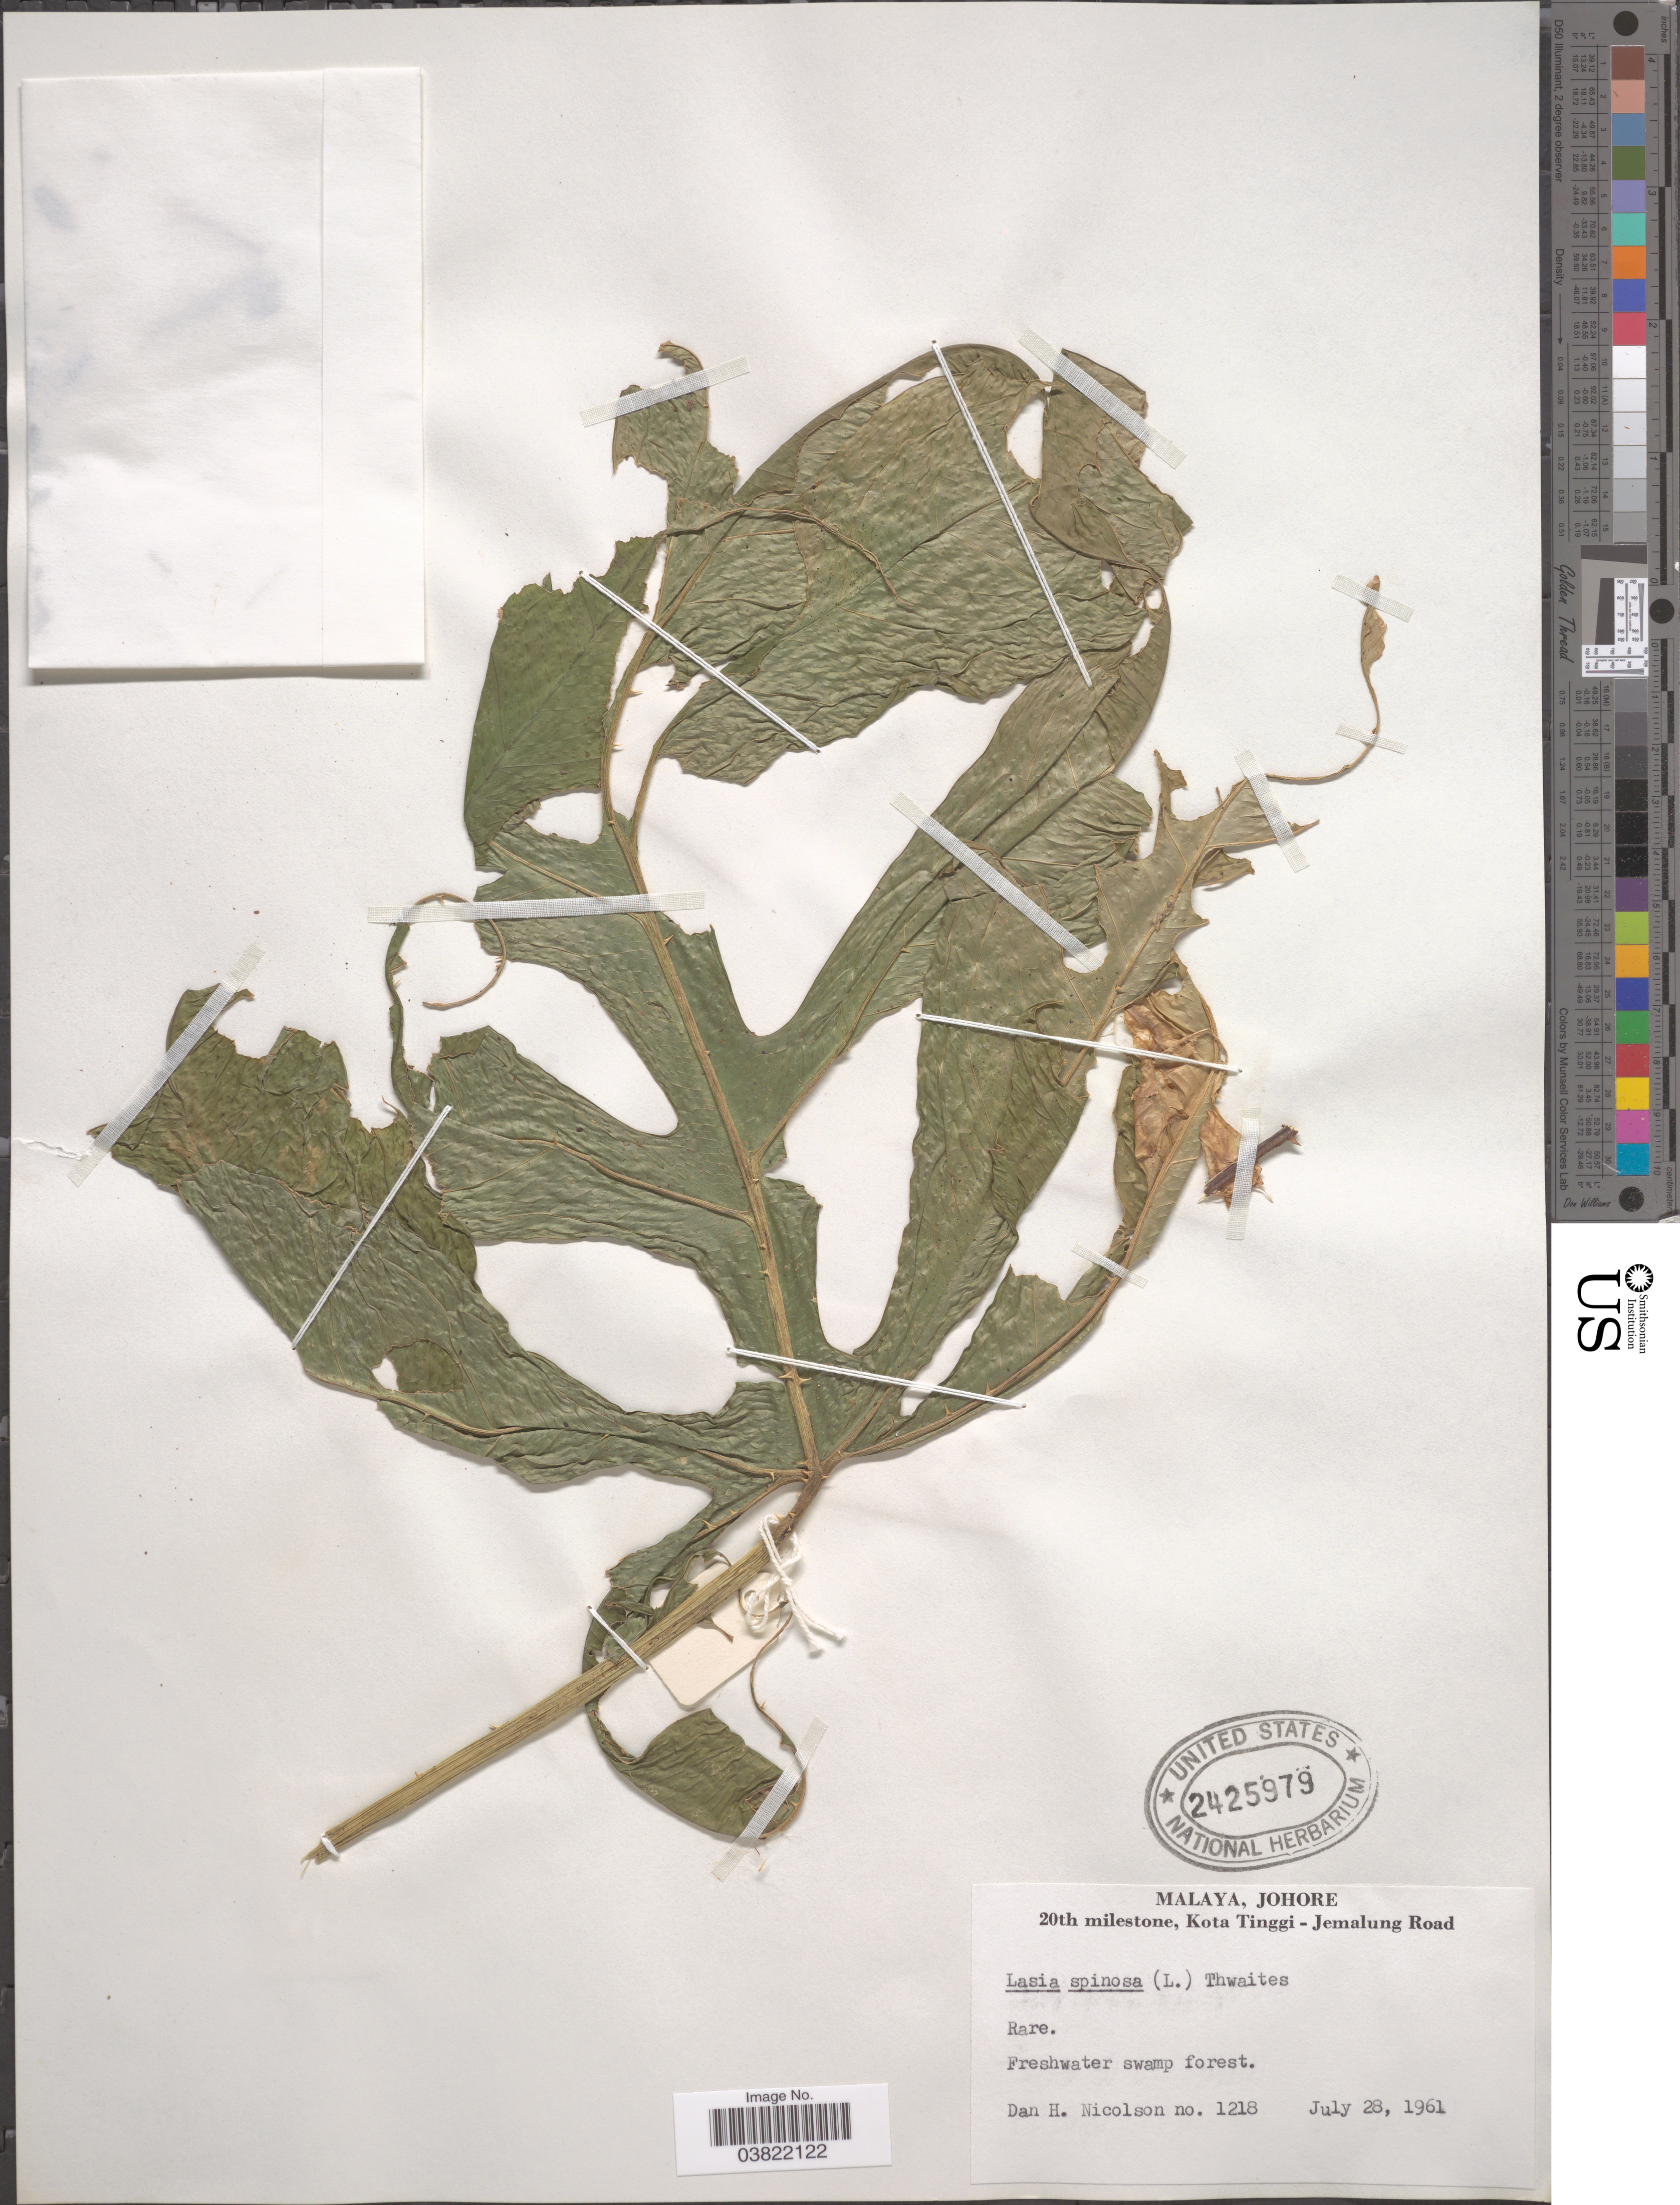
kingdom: Plantae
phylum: Tracheophyta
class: Liliopsida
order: Alismatales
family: Araceae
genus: Lasia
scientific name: Lasia spinosa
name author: (L.) Thwaites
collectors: D. H. Nicolson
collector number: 1218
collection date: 1961-07-28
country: Malaysia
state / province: Johor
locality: Malaya, Johore. 20th milestone, Kota Tinggi - Jemalung Road.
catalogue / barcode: US 2425979